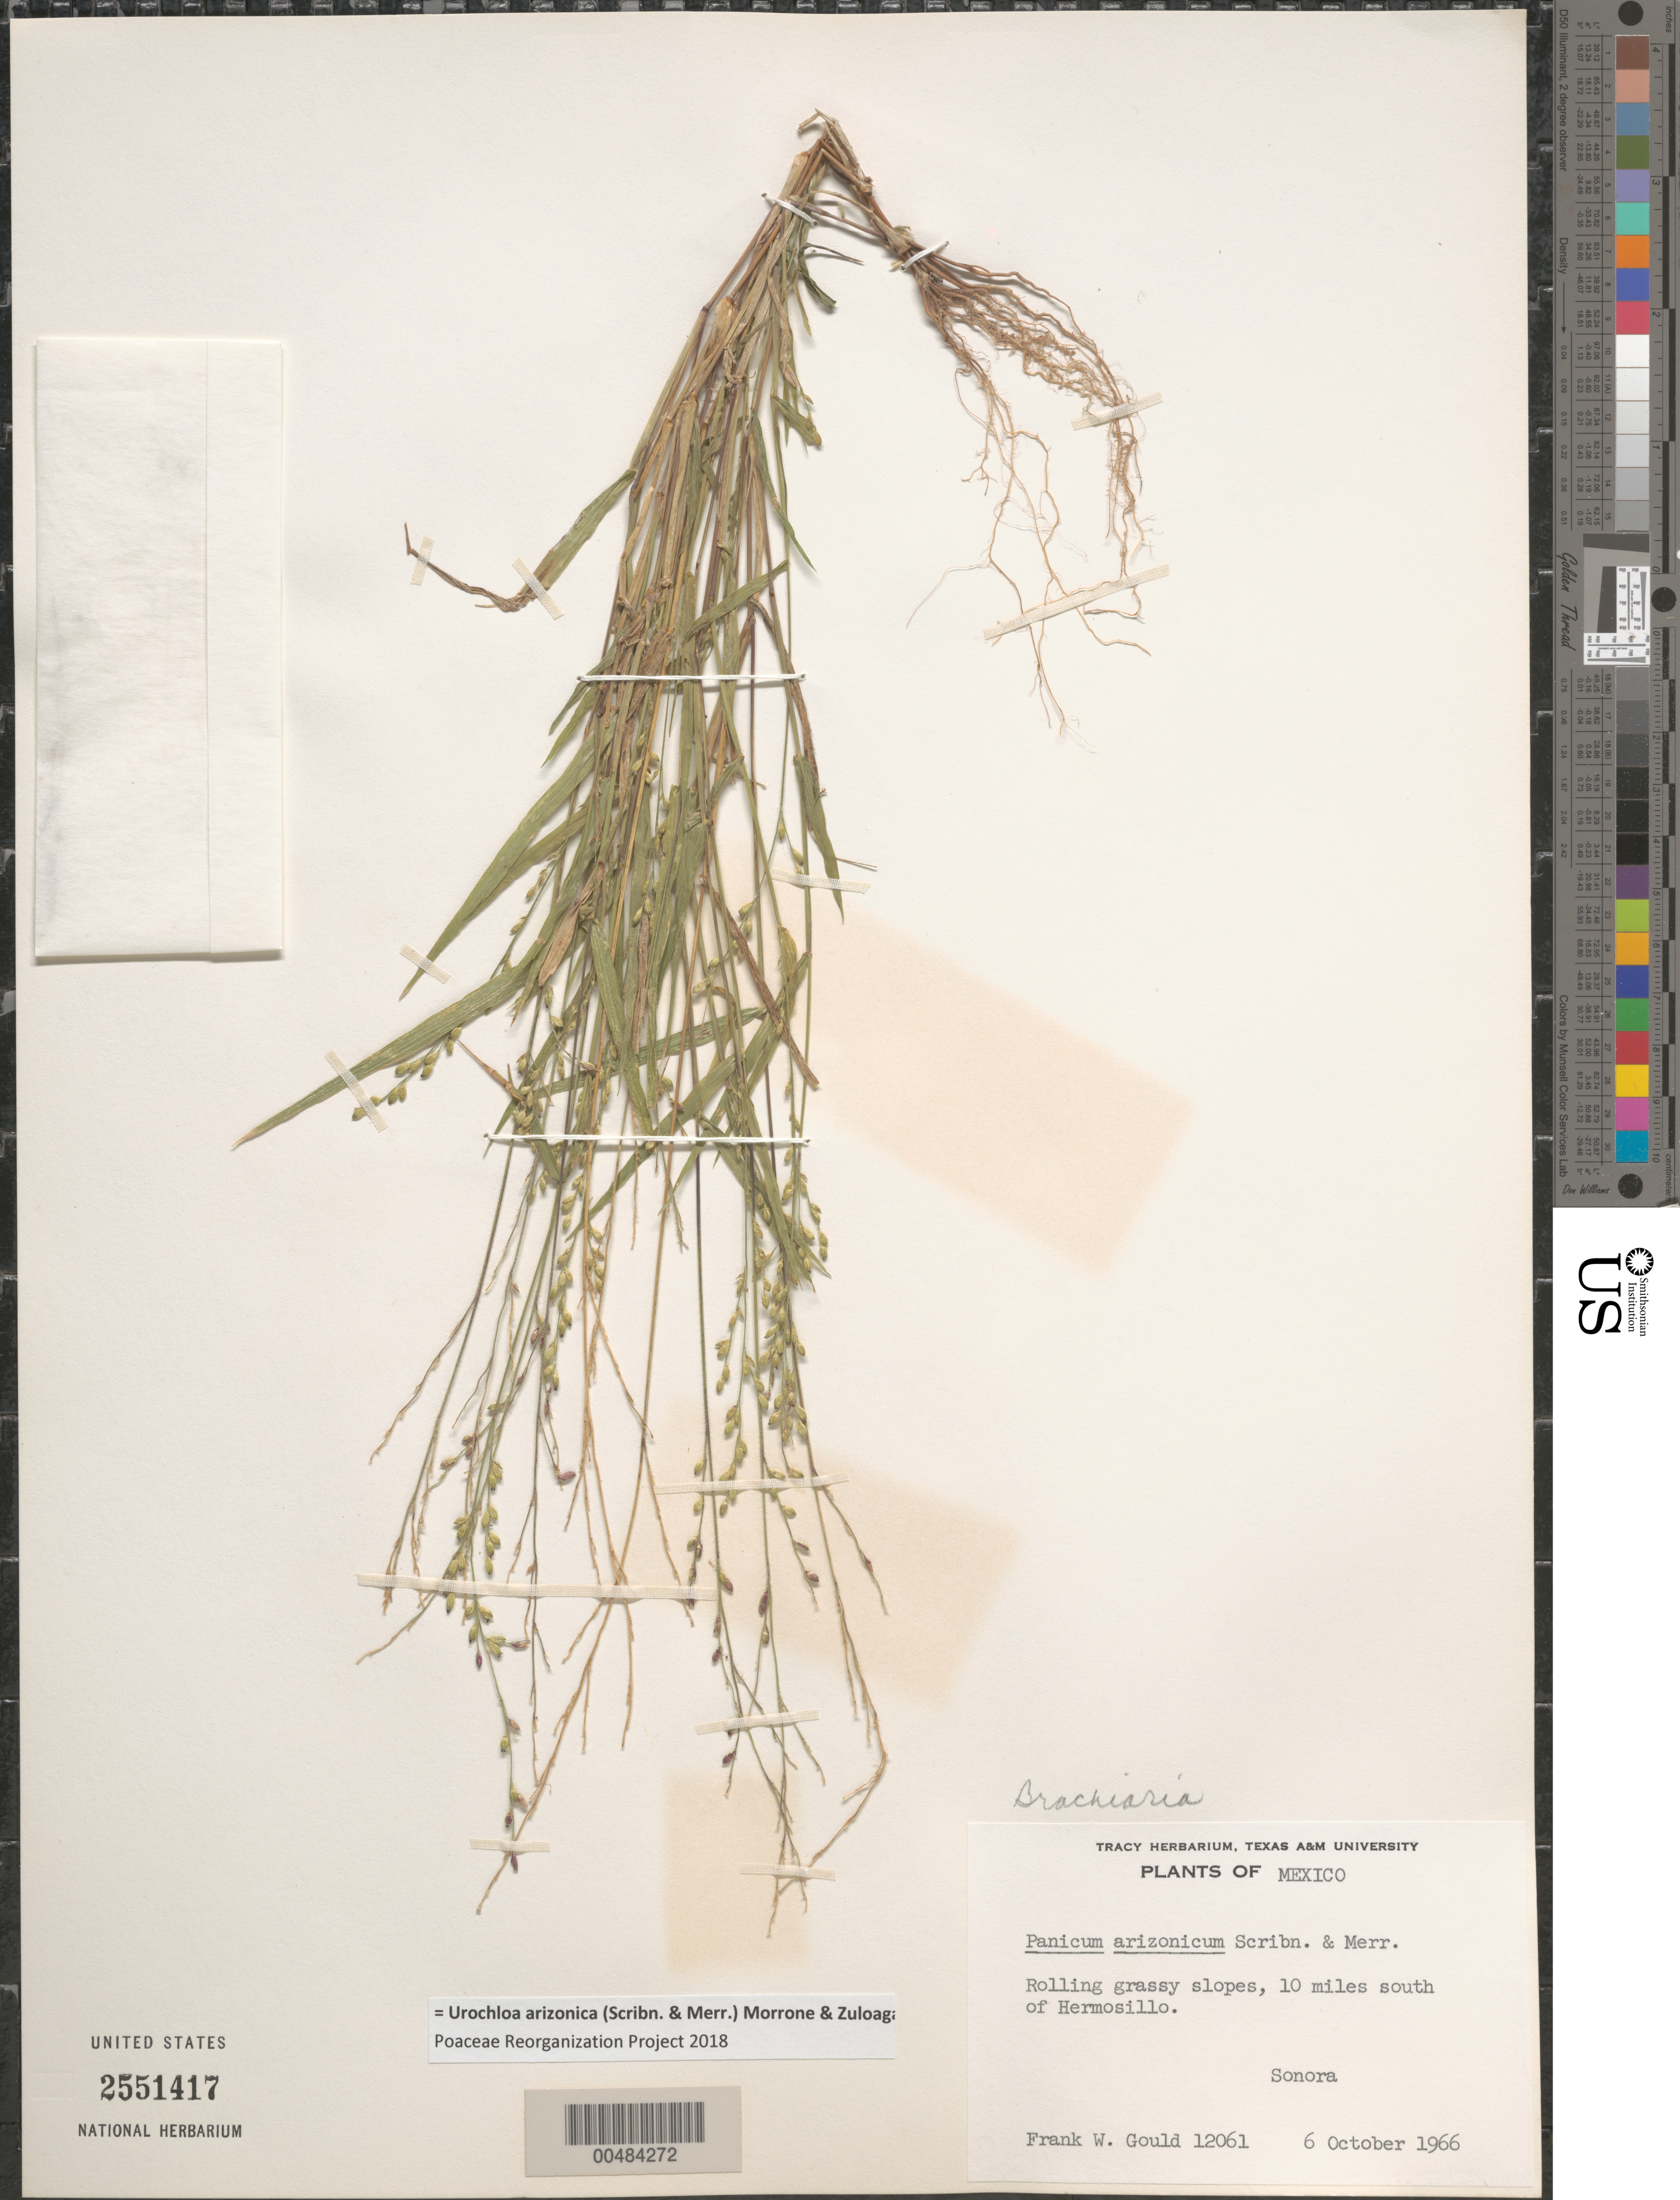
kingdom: Plantae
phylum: Tracheophyta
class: Liliopsida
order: Poales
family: Poaceae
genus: Brachiaria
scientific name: Brachiaria arizonicum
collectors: F. W. Gould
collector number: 12061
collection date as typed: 6 Oct 1966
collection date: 1966-10-06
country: Mexico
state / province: Sonora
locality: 10 mi S of Hermosillo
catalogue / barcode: US 2551417